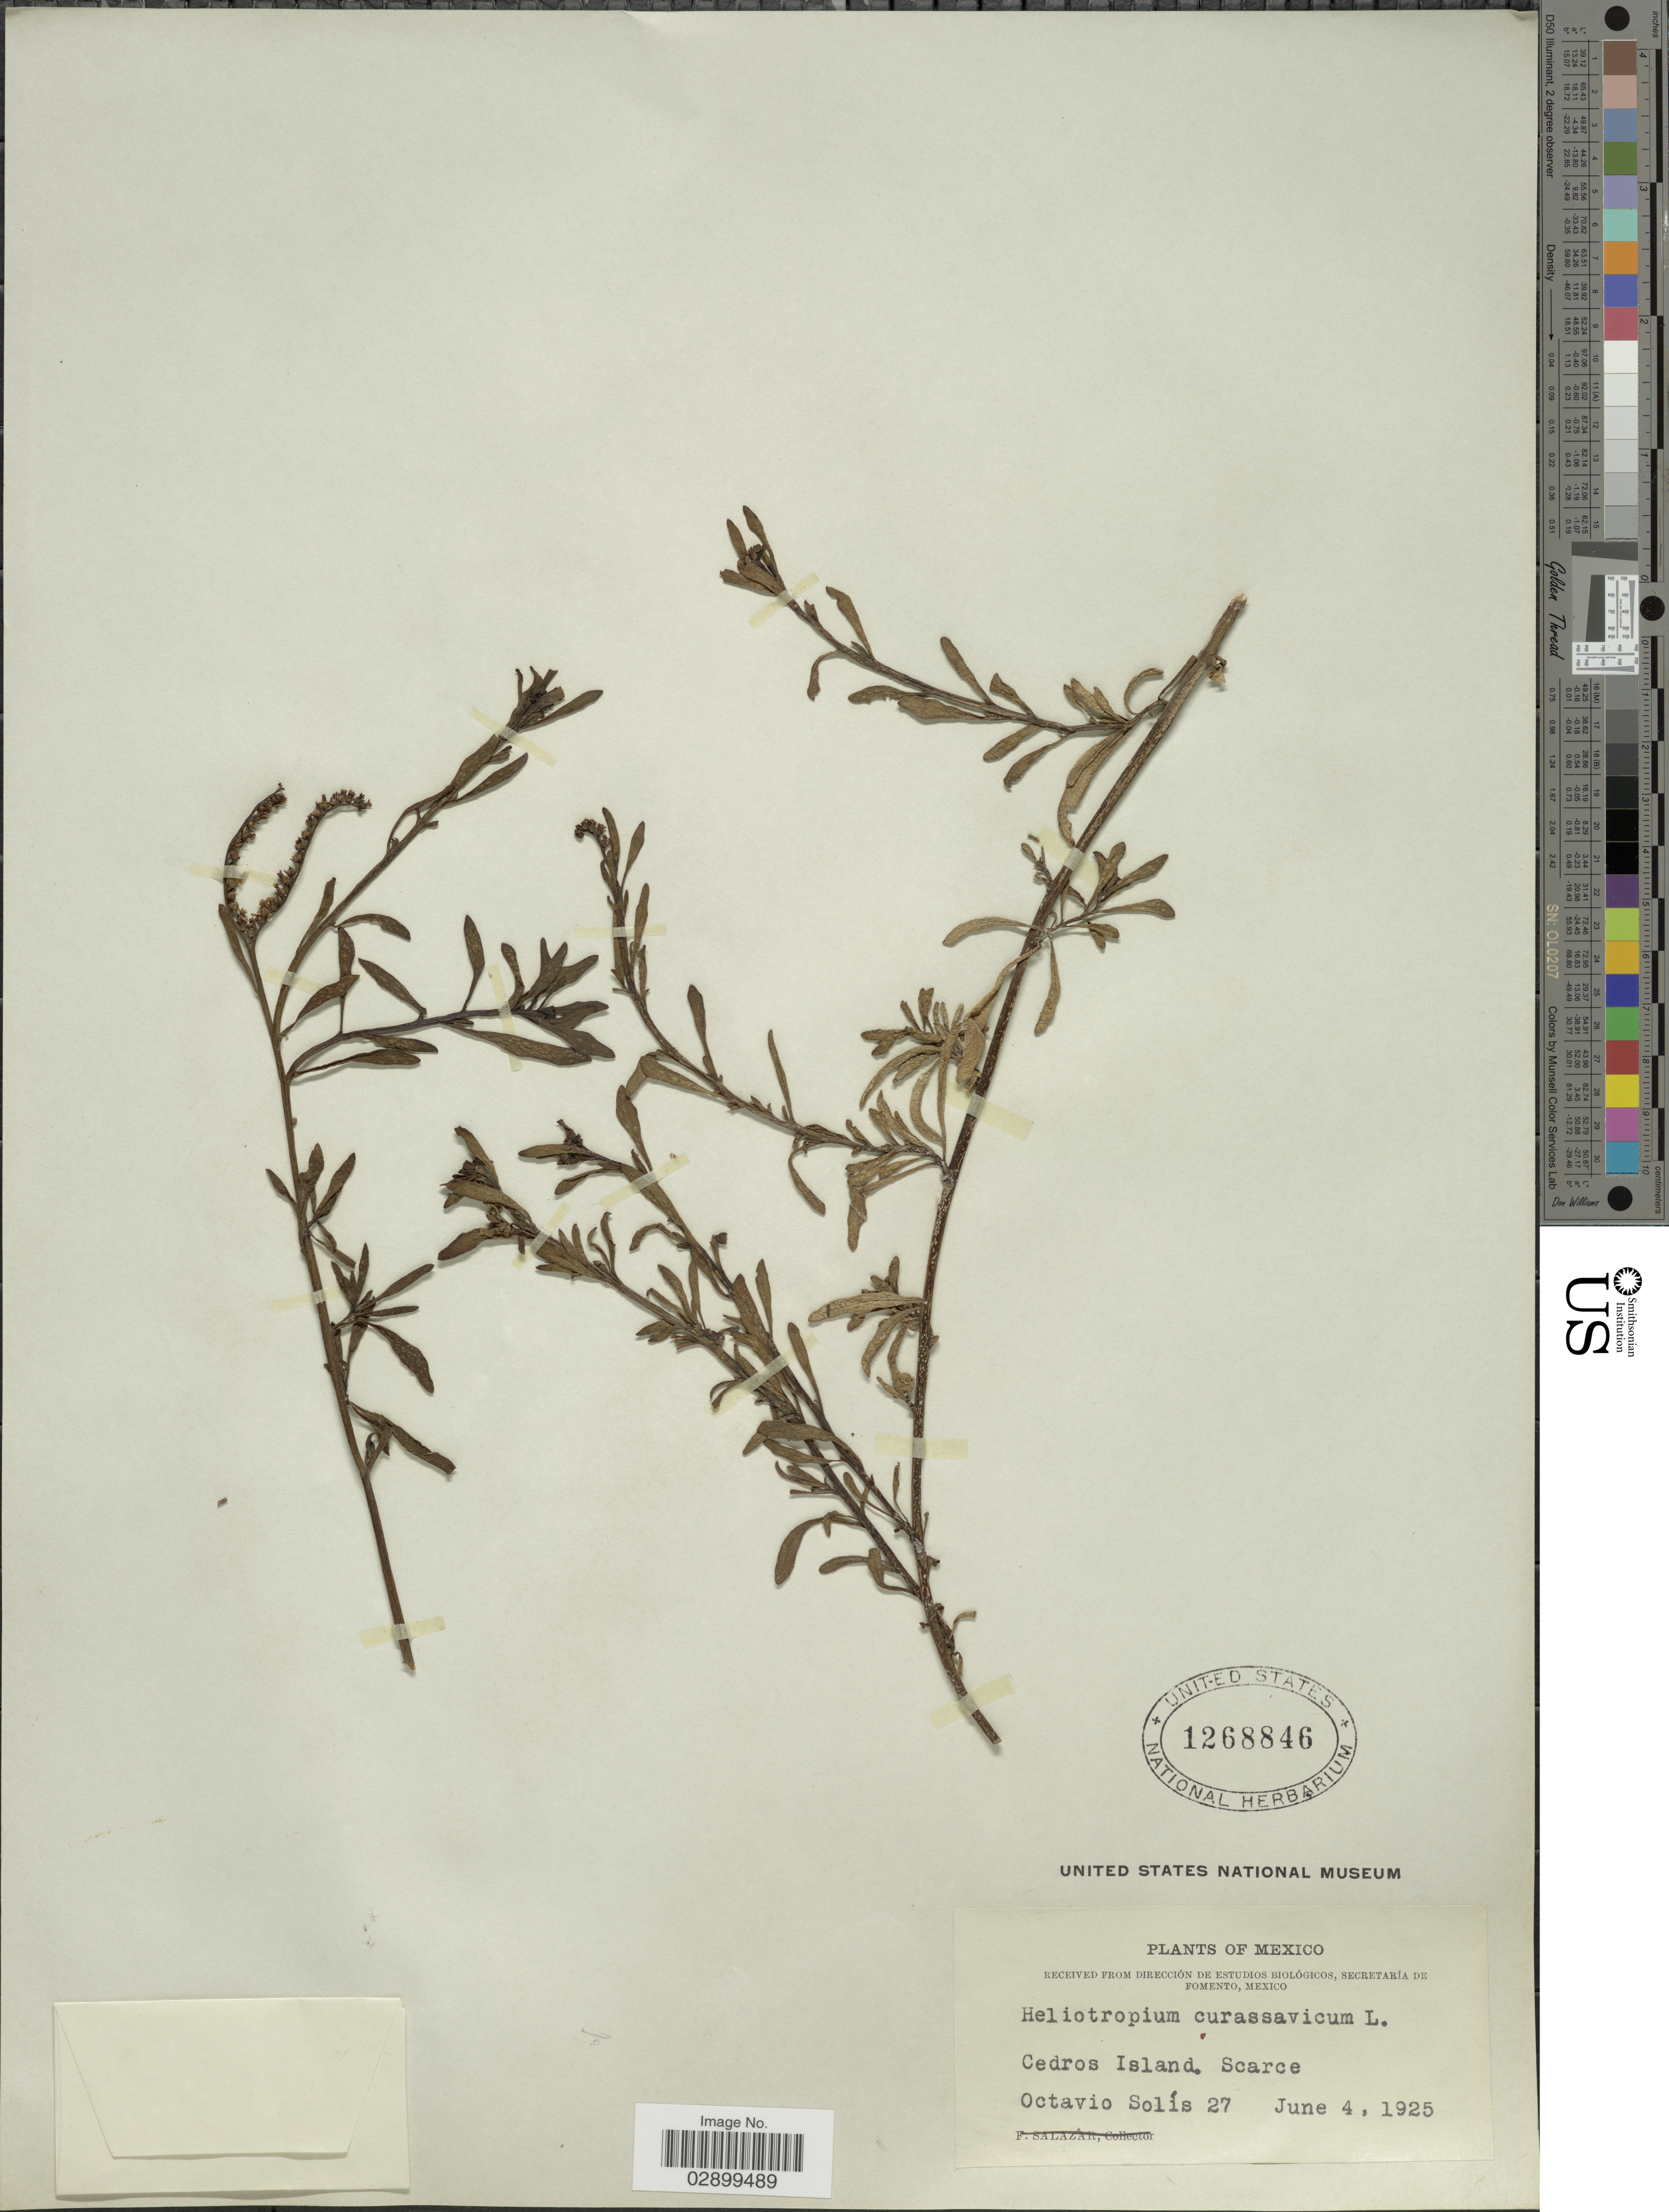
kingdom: Plantae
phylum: Tracheophyta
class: Magnoliopsida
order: Boraginales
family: Heliotropiaceae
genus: Heliotropium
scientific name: Heliotropium curassavicum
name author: L.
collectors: O. Solis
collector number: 27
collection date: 1925-06-04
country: Mexico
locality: Cedros Island, Scarce.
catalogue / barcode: US 1268846